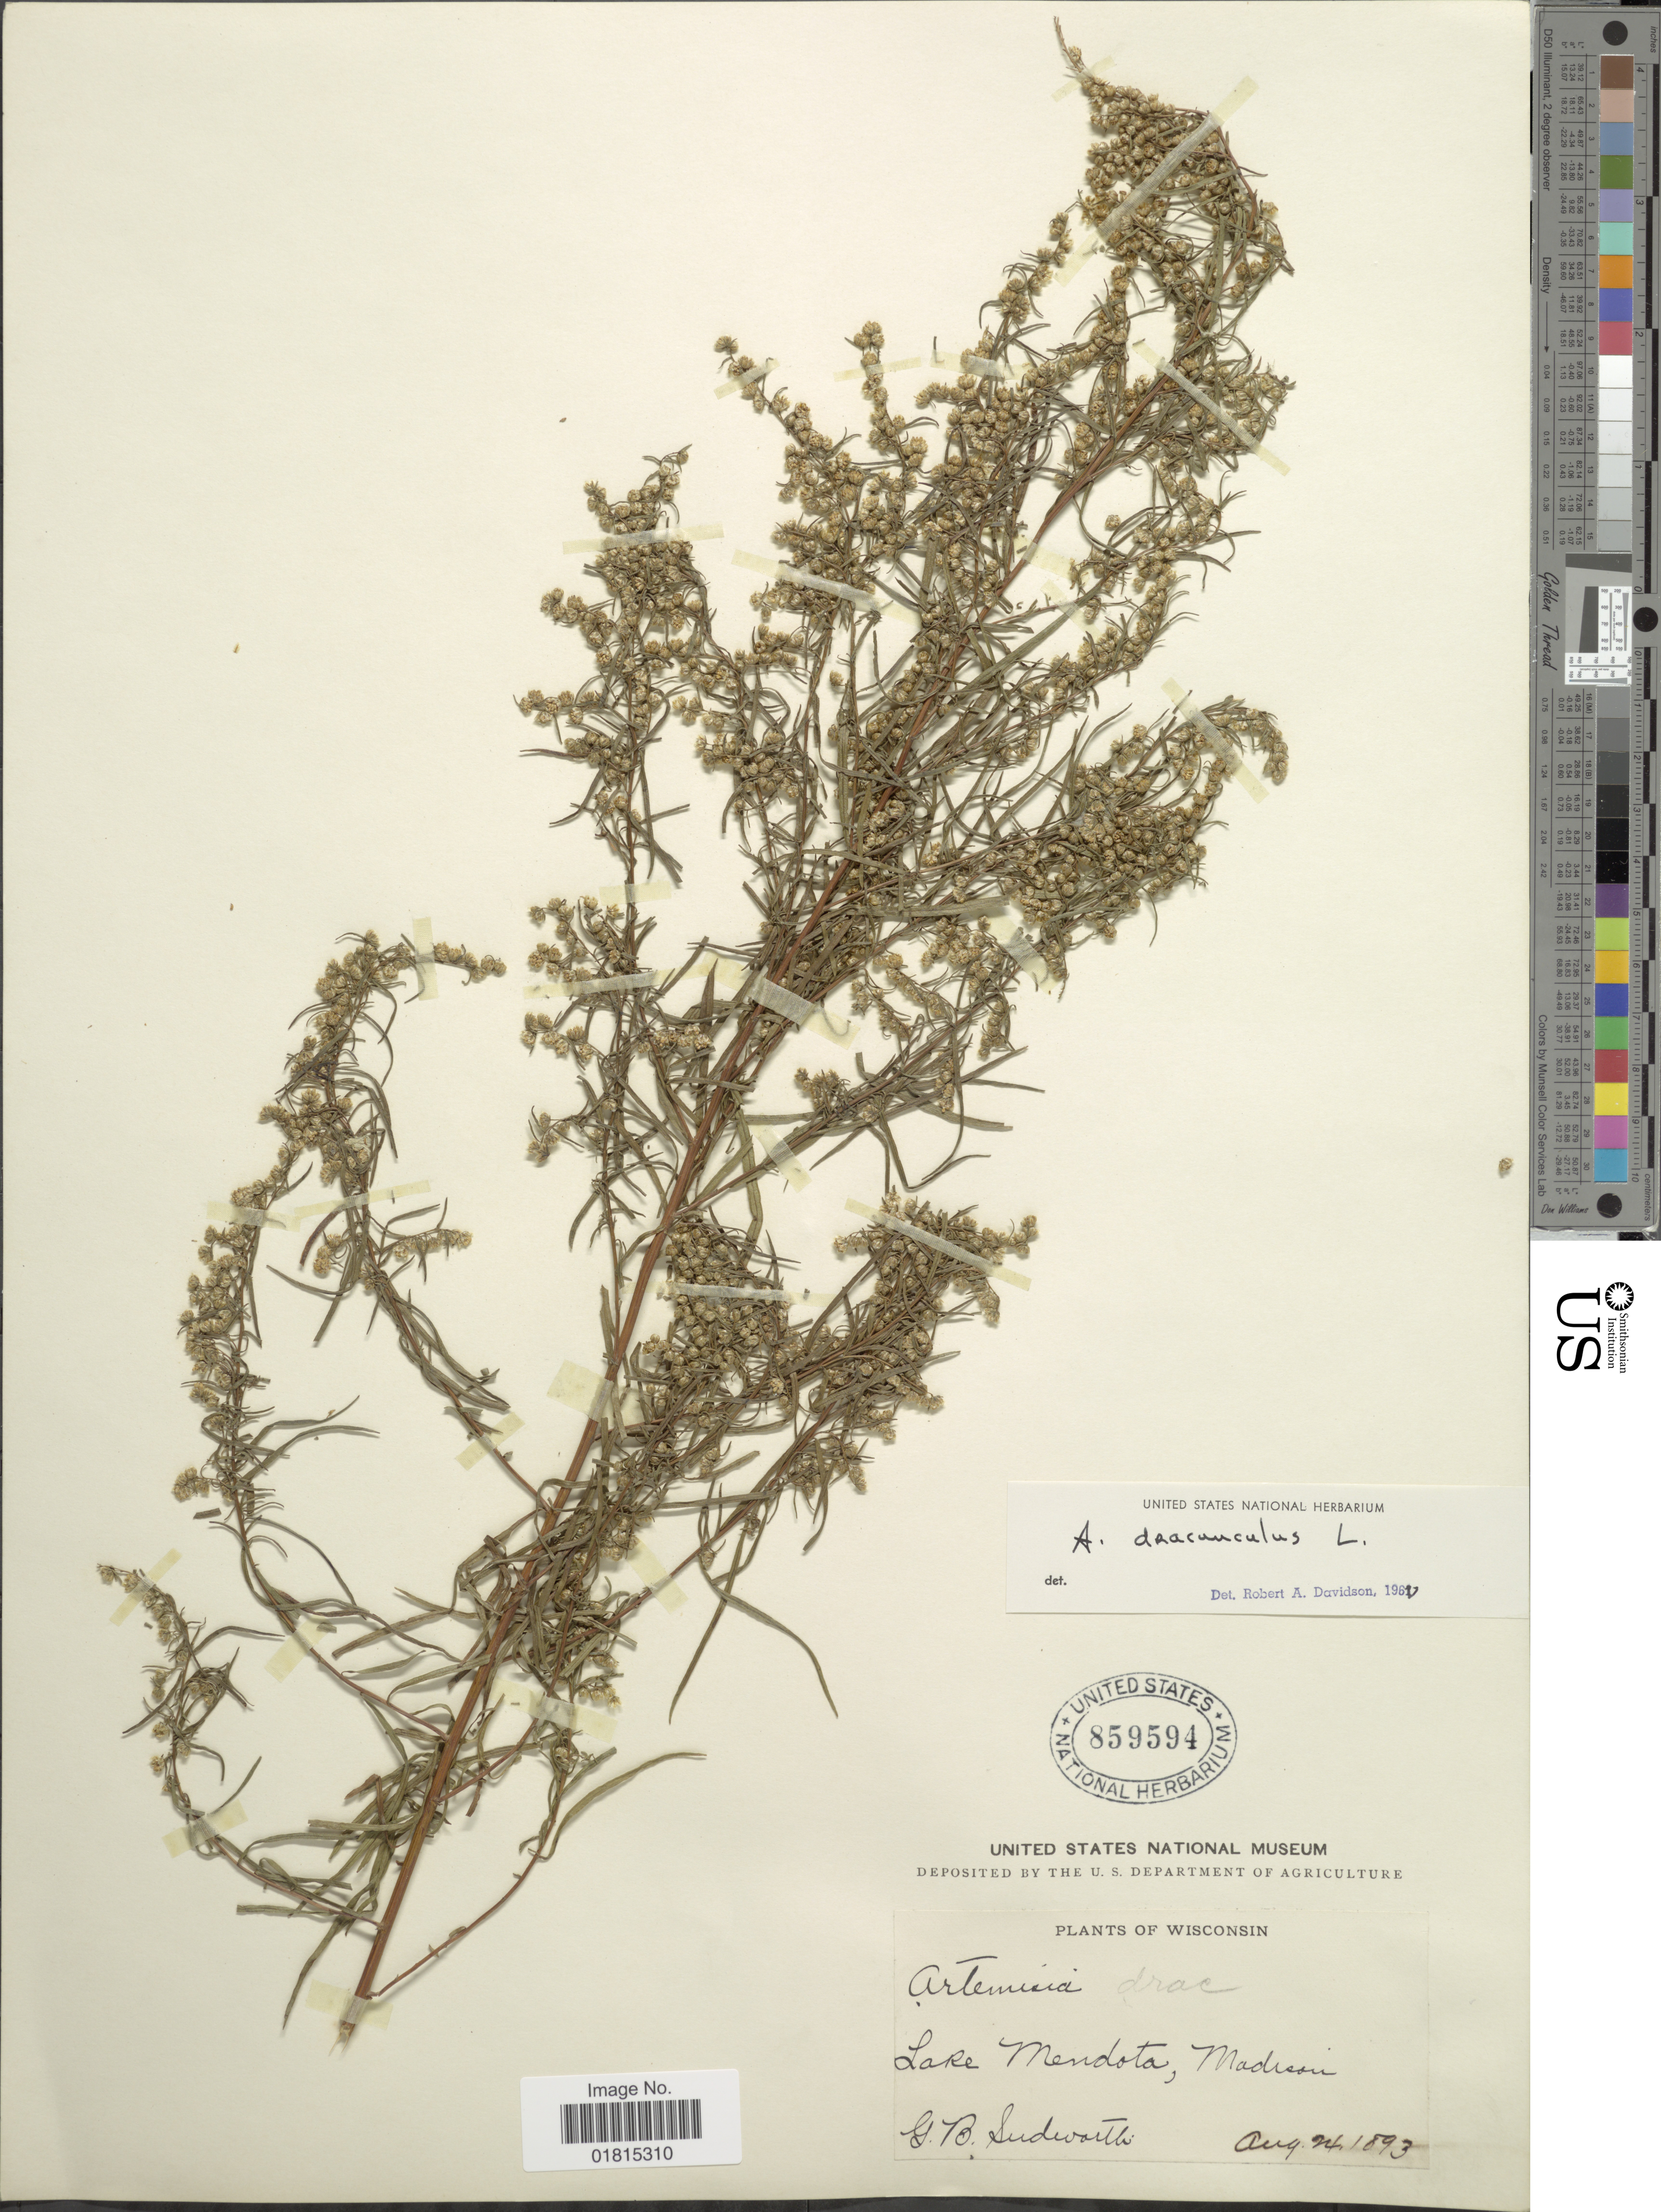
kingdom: Plantae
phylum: Tracheophyta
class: Magnoliopsida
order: Asterales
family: Asteraceae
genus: Artemisia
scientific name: Artemisia dracunculoides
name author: Pursh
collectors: G. B. Sudworth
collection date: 1893-08-24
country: United States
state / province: Wisconsin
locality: Lake Mendota, Madison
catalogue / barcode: US 859594